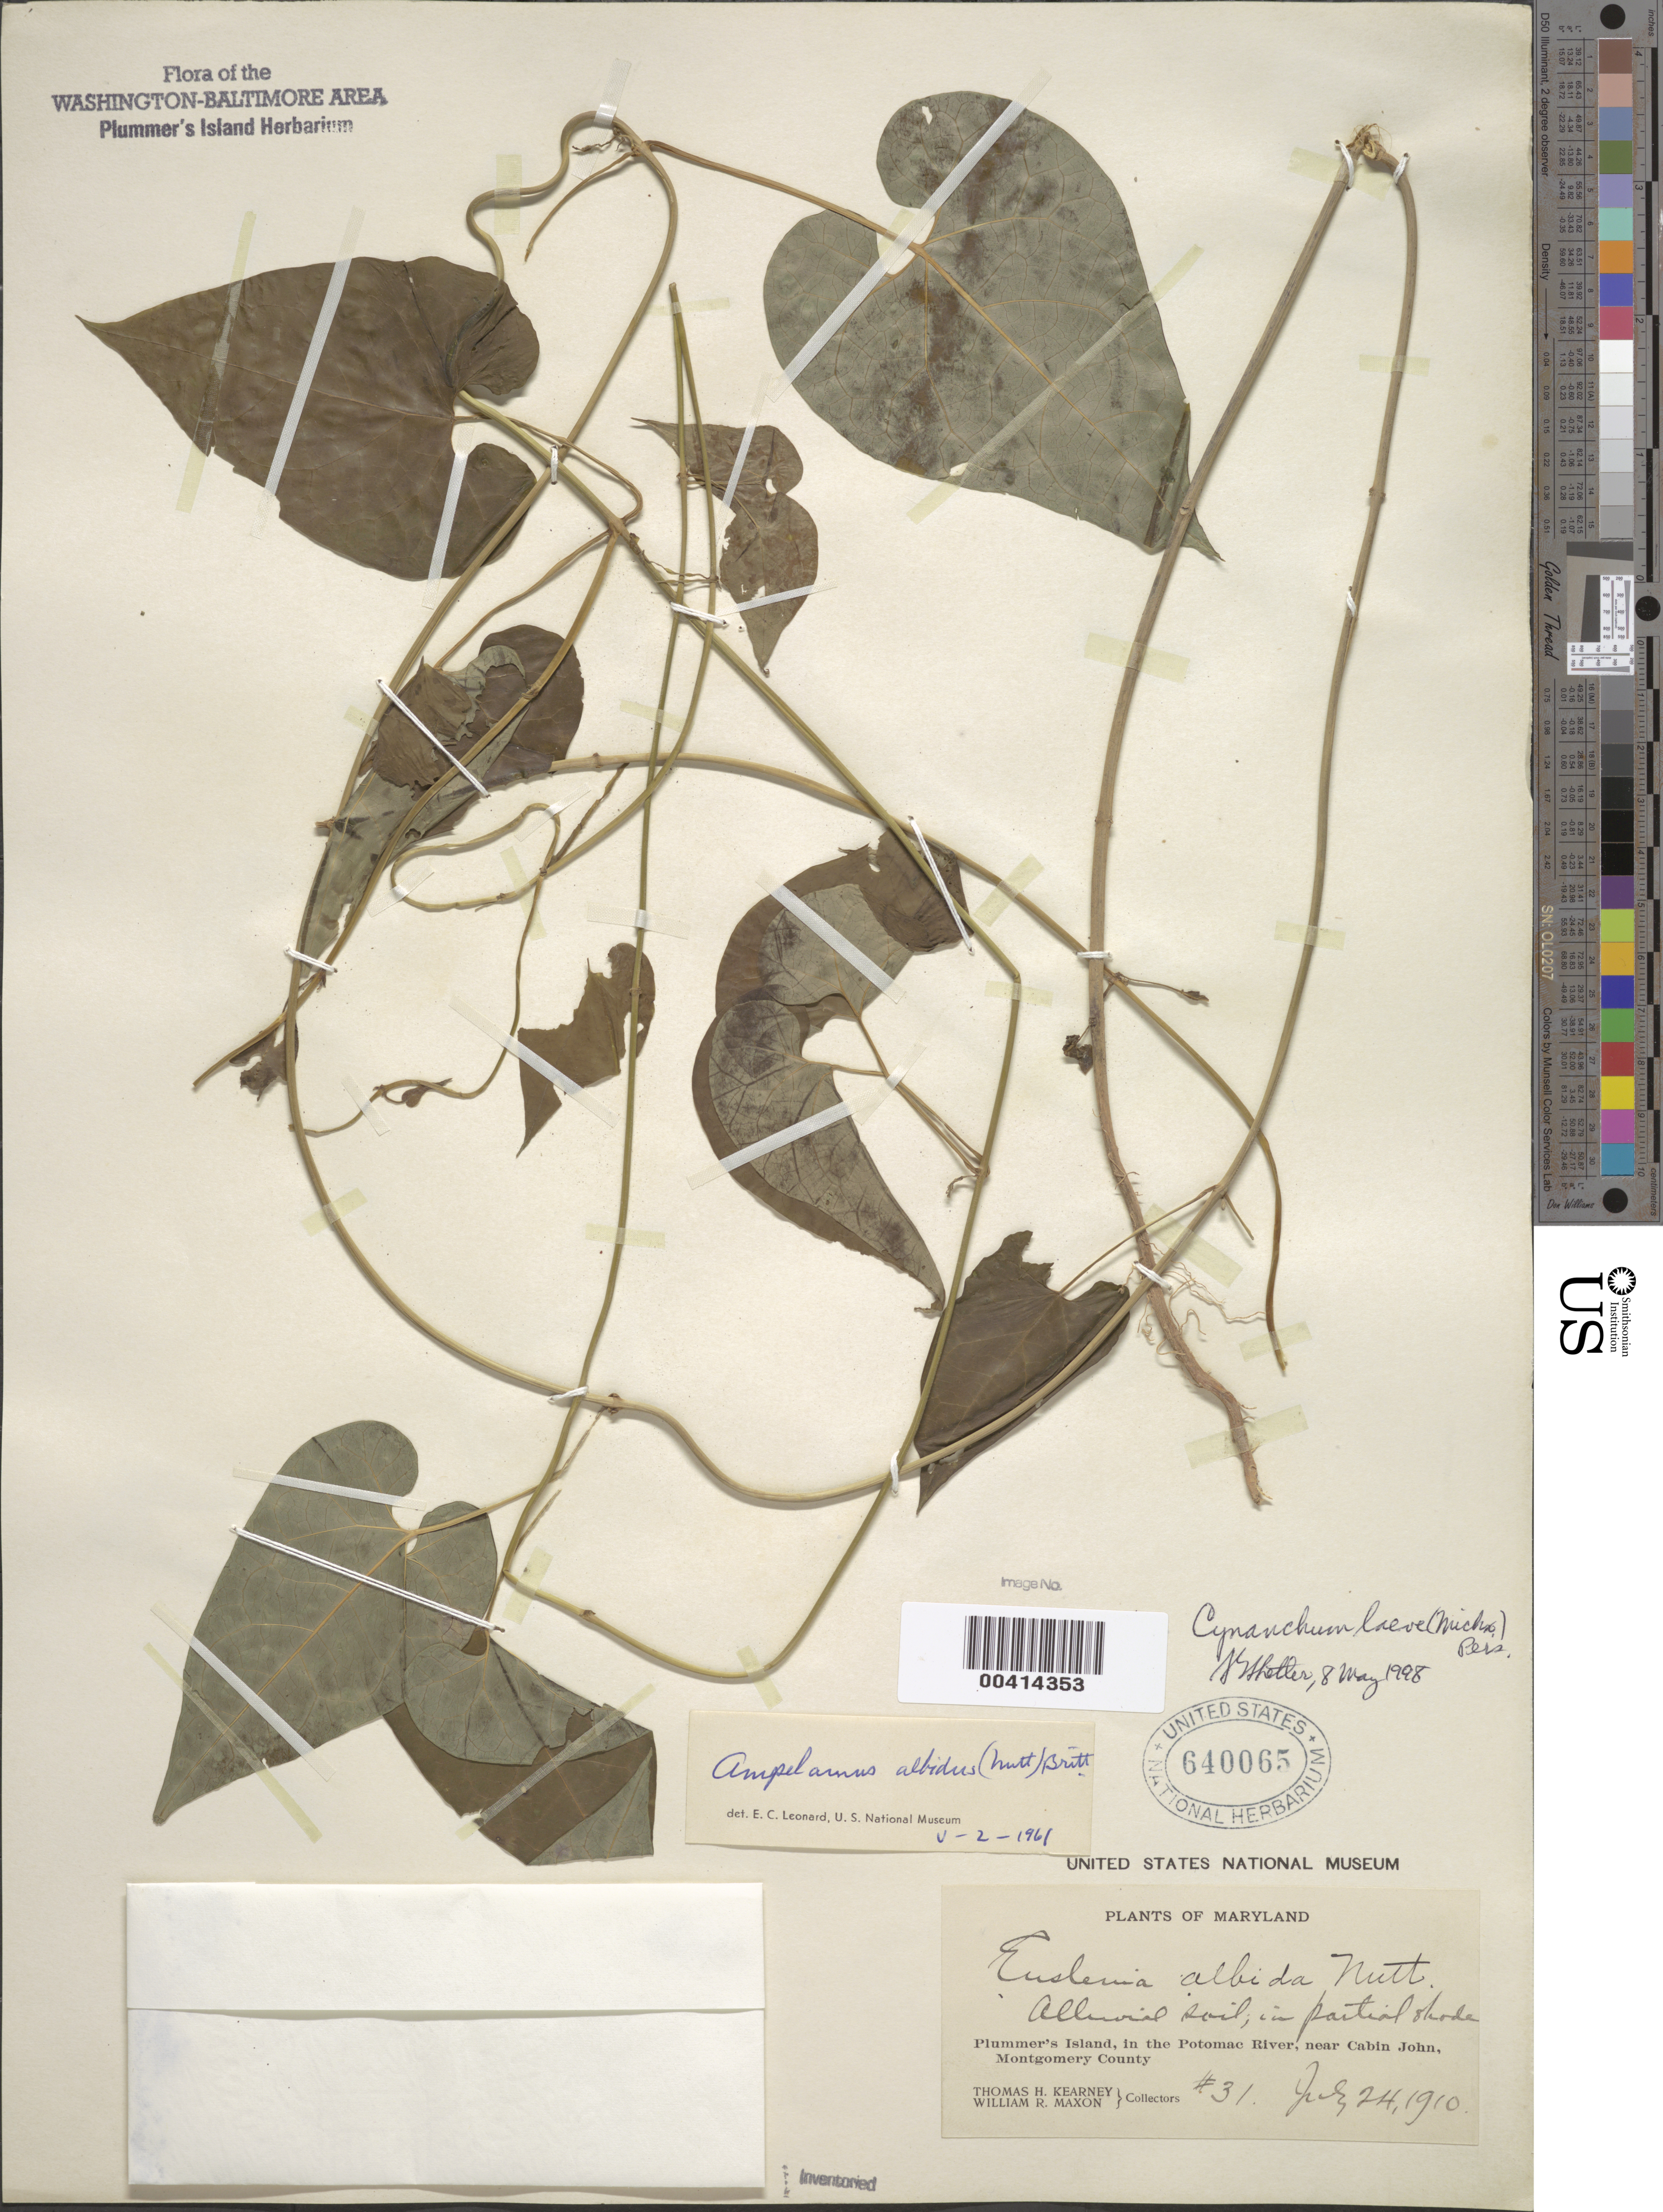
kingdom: Plantae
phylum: Tracheophyta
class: Magnoliopsida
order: Gentianales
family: Apocynaceae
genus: Cynanchum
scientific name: Cynanchum laeve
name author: (Michx.) Pers.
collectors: T. H. Kearney & W. R. Maxon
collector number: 31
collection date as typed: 24 Jul 1910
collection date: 1910-07-24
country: United States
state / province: Maryland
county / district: Montgomery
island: Plummers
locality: Plummer's Island C. & O. Canal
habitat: Alluvial soil in partial shade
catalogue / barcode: US 640065